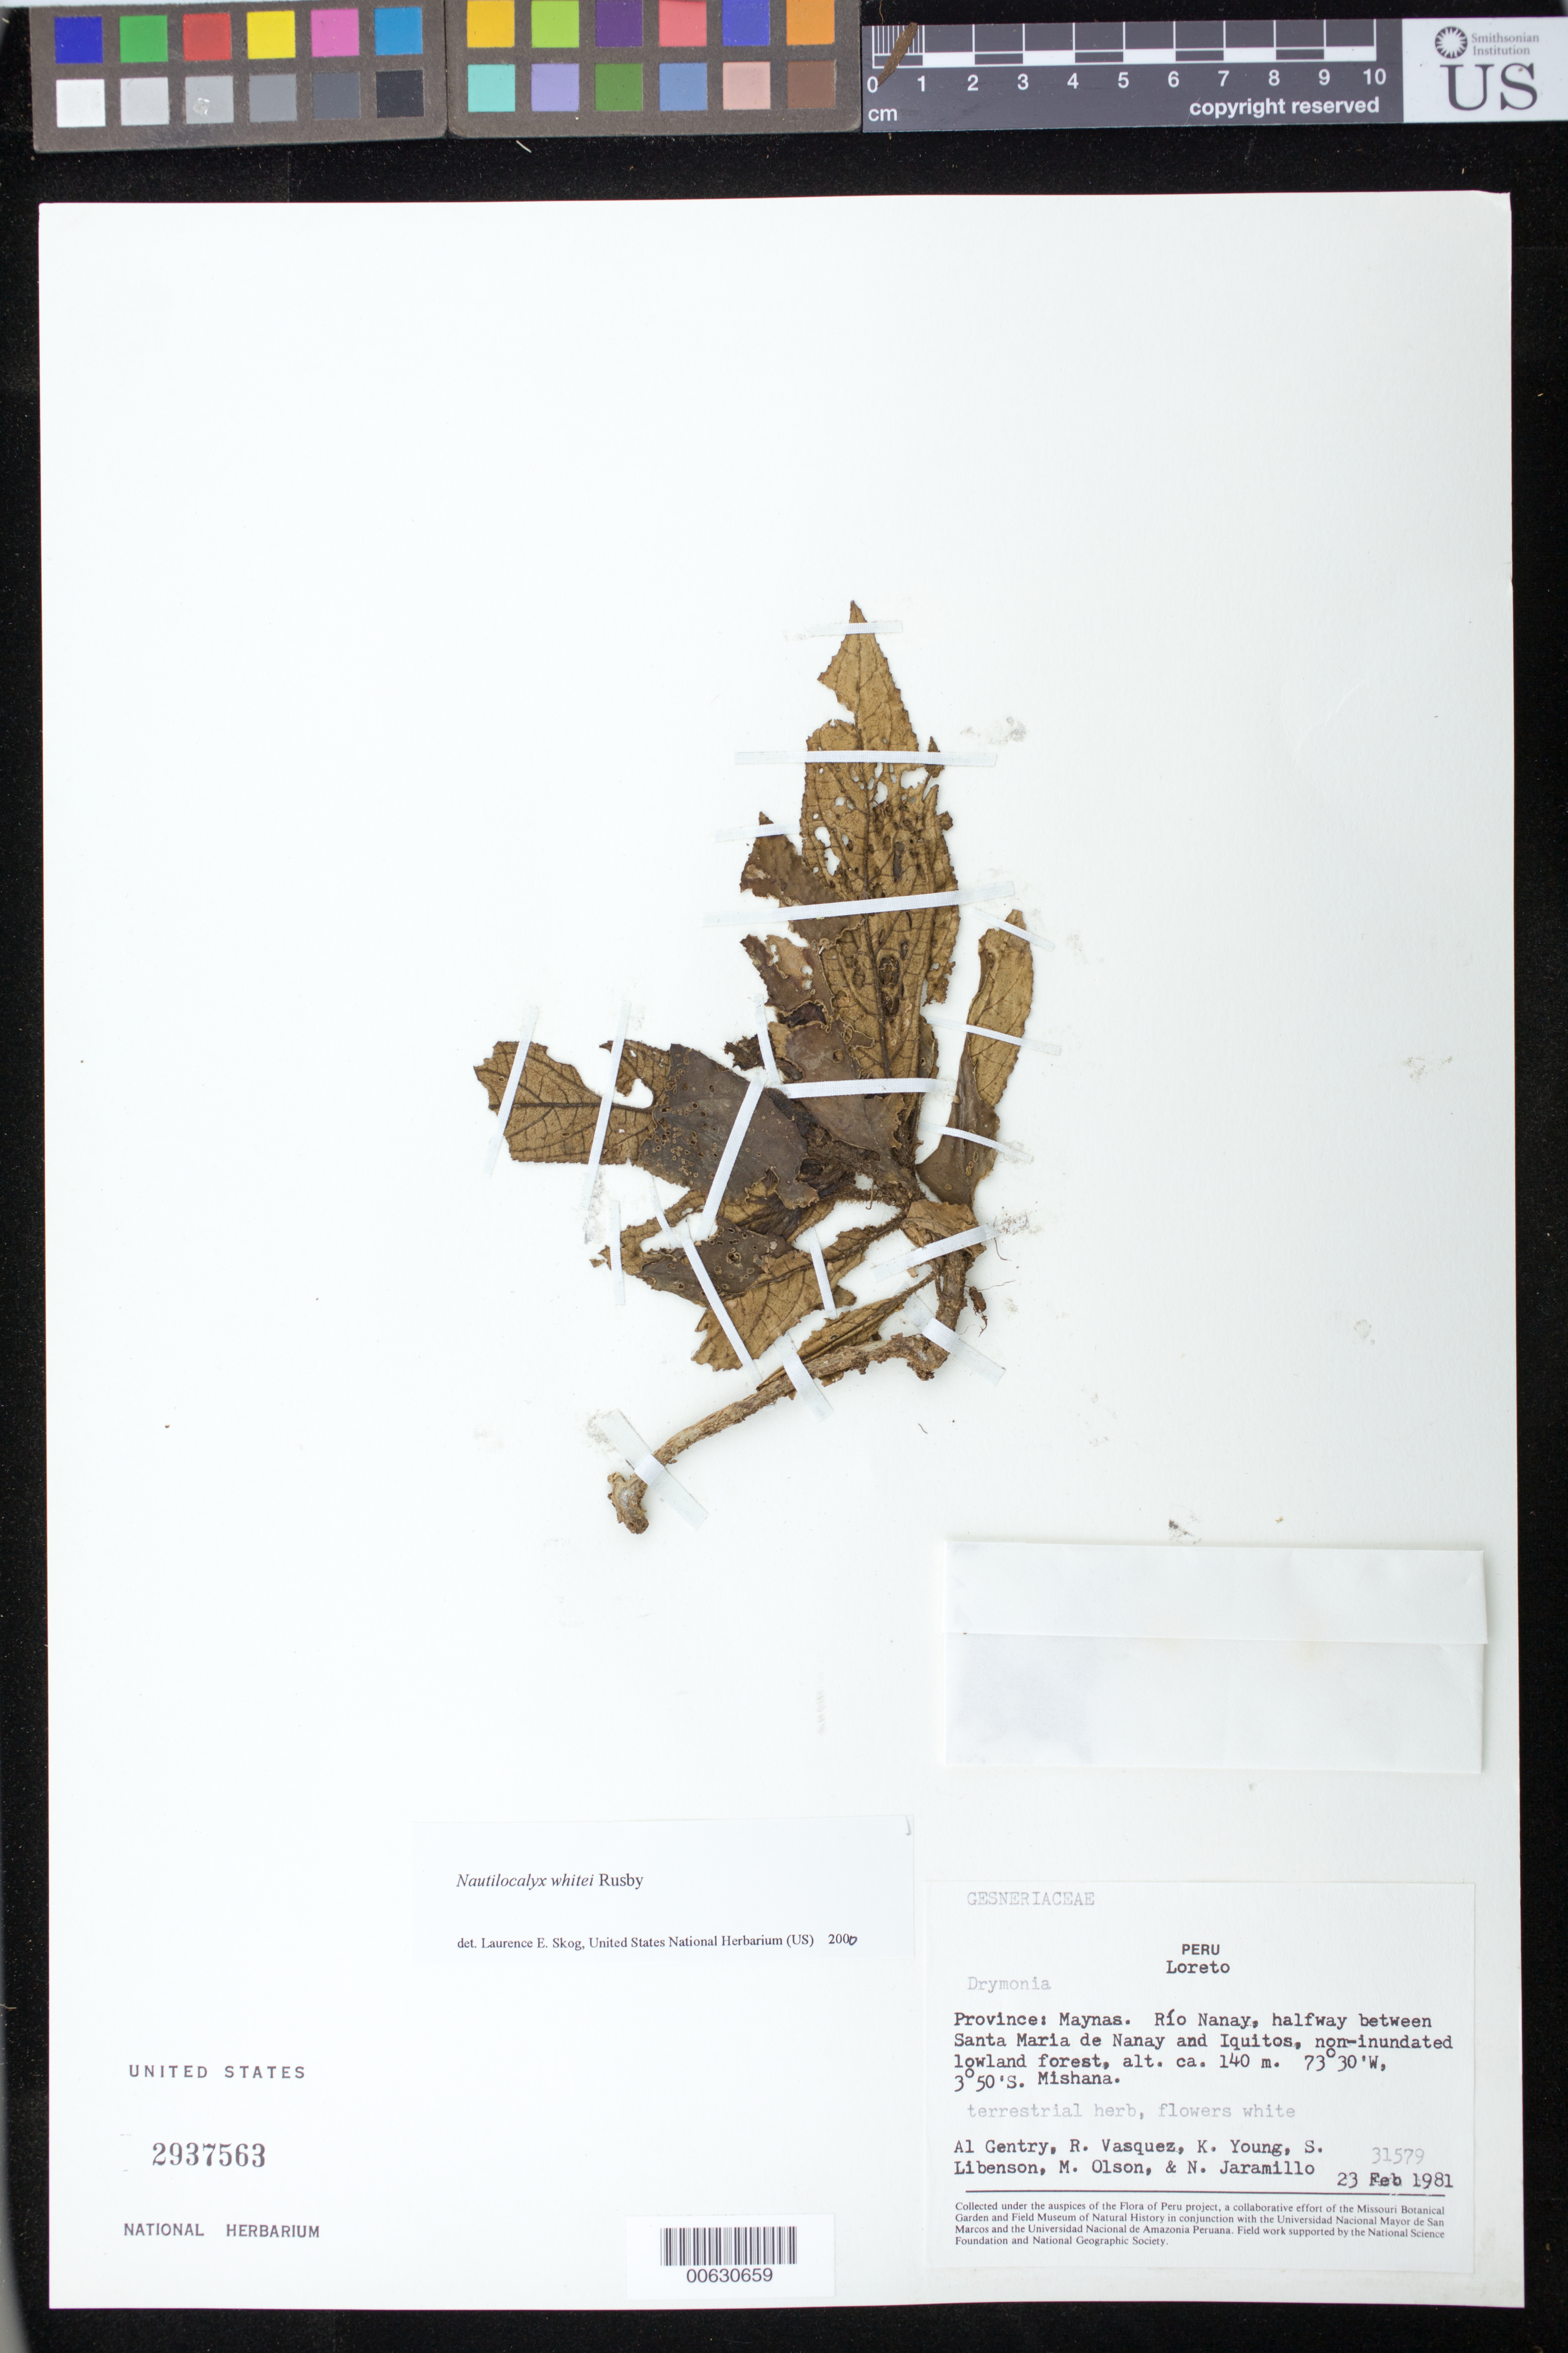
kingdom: Plantae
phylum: Tracheophyta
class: Magnoliopsida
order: Lamiales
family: Gesneriaceae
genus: Nautilocalyx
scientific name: Nautilocalyx whitei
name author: Rusby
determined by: Clark, J. L., (SEL), The Marie Selby Botanical Garden (UNITED STATES)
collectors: A. H. Gentry, R. Vásquez, K. Young, S. Libenson, M. Olson & N. Jaramillo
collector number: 31579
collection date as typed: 23 Feb 1981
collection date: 1981-02-23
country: Peru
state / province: Loreto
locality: Prov. Maynas; Río Nanay, halfway between Santa Maria de Nanay and Iquitos, Mishana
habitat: Non-inundated lowland forest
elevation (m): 140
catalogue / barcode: US 2937563